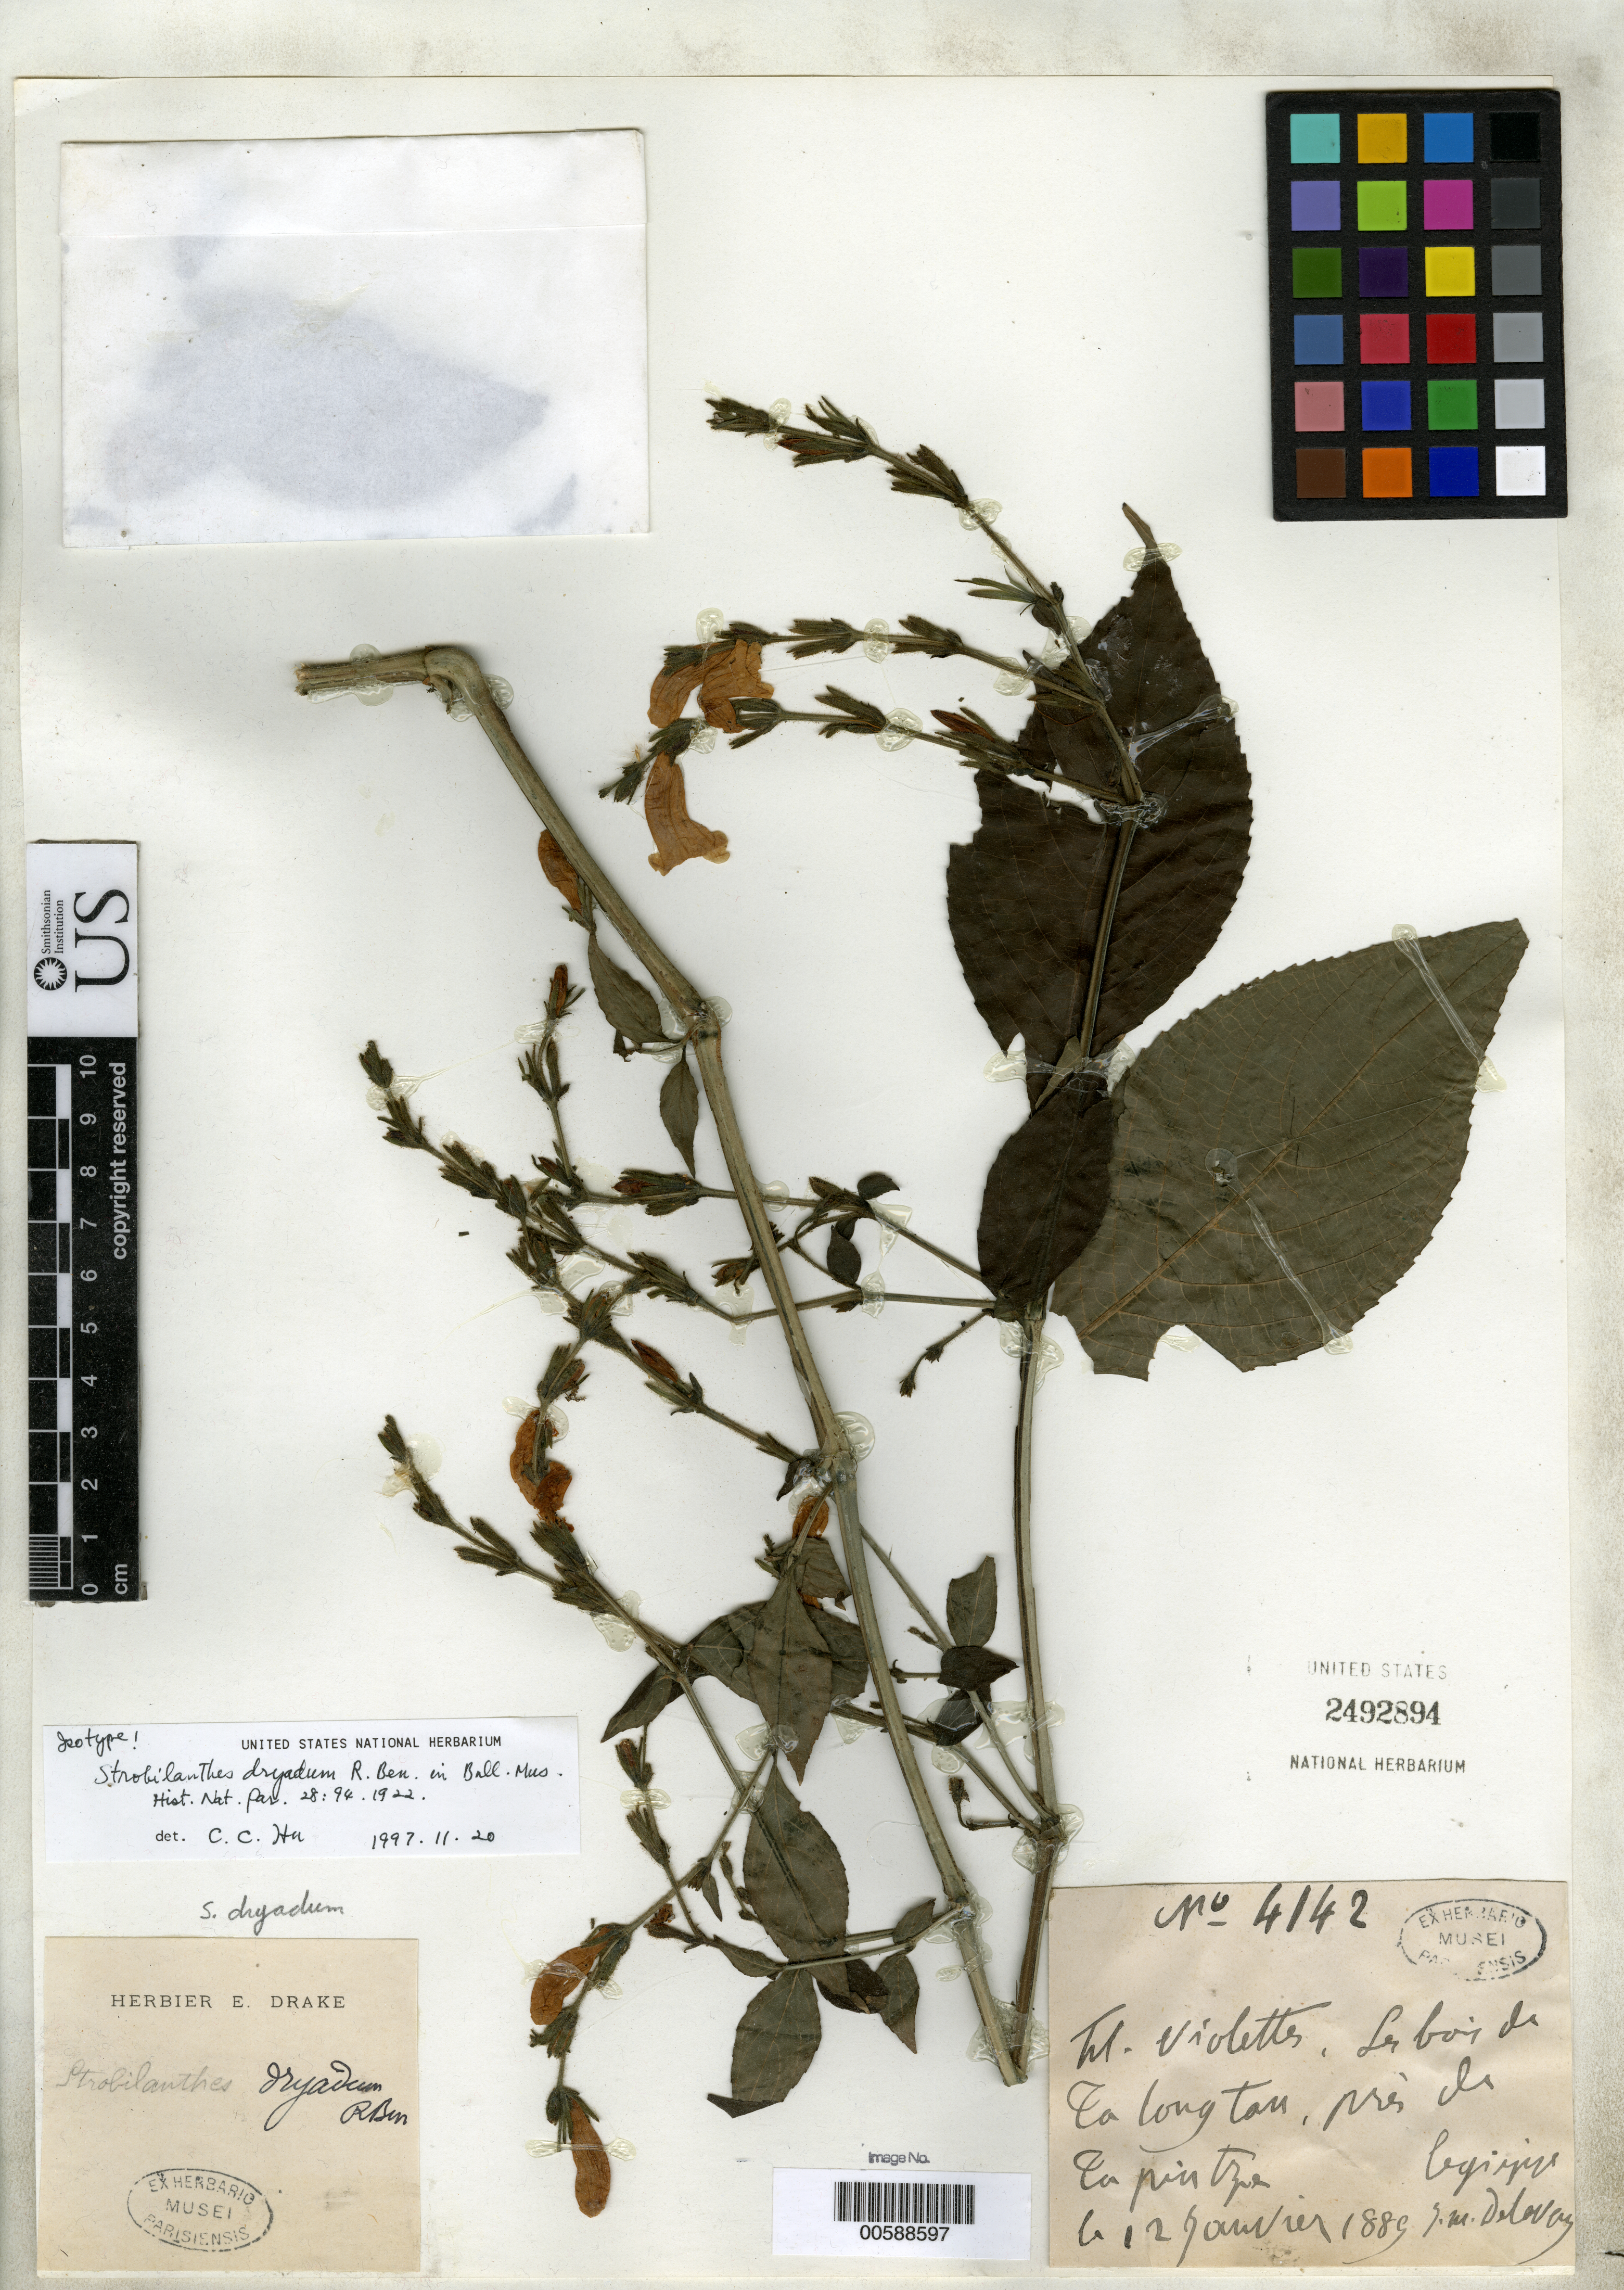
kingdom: Plantae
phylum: Tracheophyta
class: Magnoliopsida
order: Lamiales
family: Acanthaceae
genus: Strobilanthes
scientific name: Strobilanthes dryadum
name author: Benoist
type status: Isotype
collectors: P. Delavay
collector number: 4142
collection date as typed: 12 Jan 1889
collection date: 1889-01-12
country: China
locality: Bois de Ta long Tan pres de Ta Pin Tse.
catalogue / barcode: US 2492894